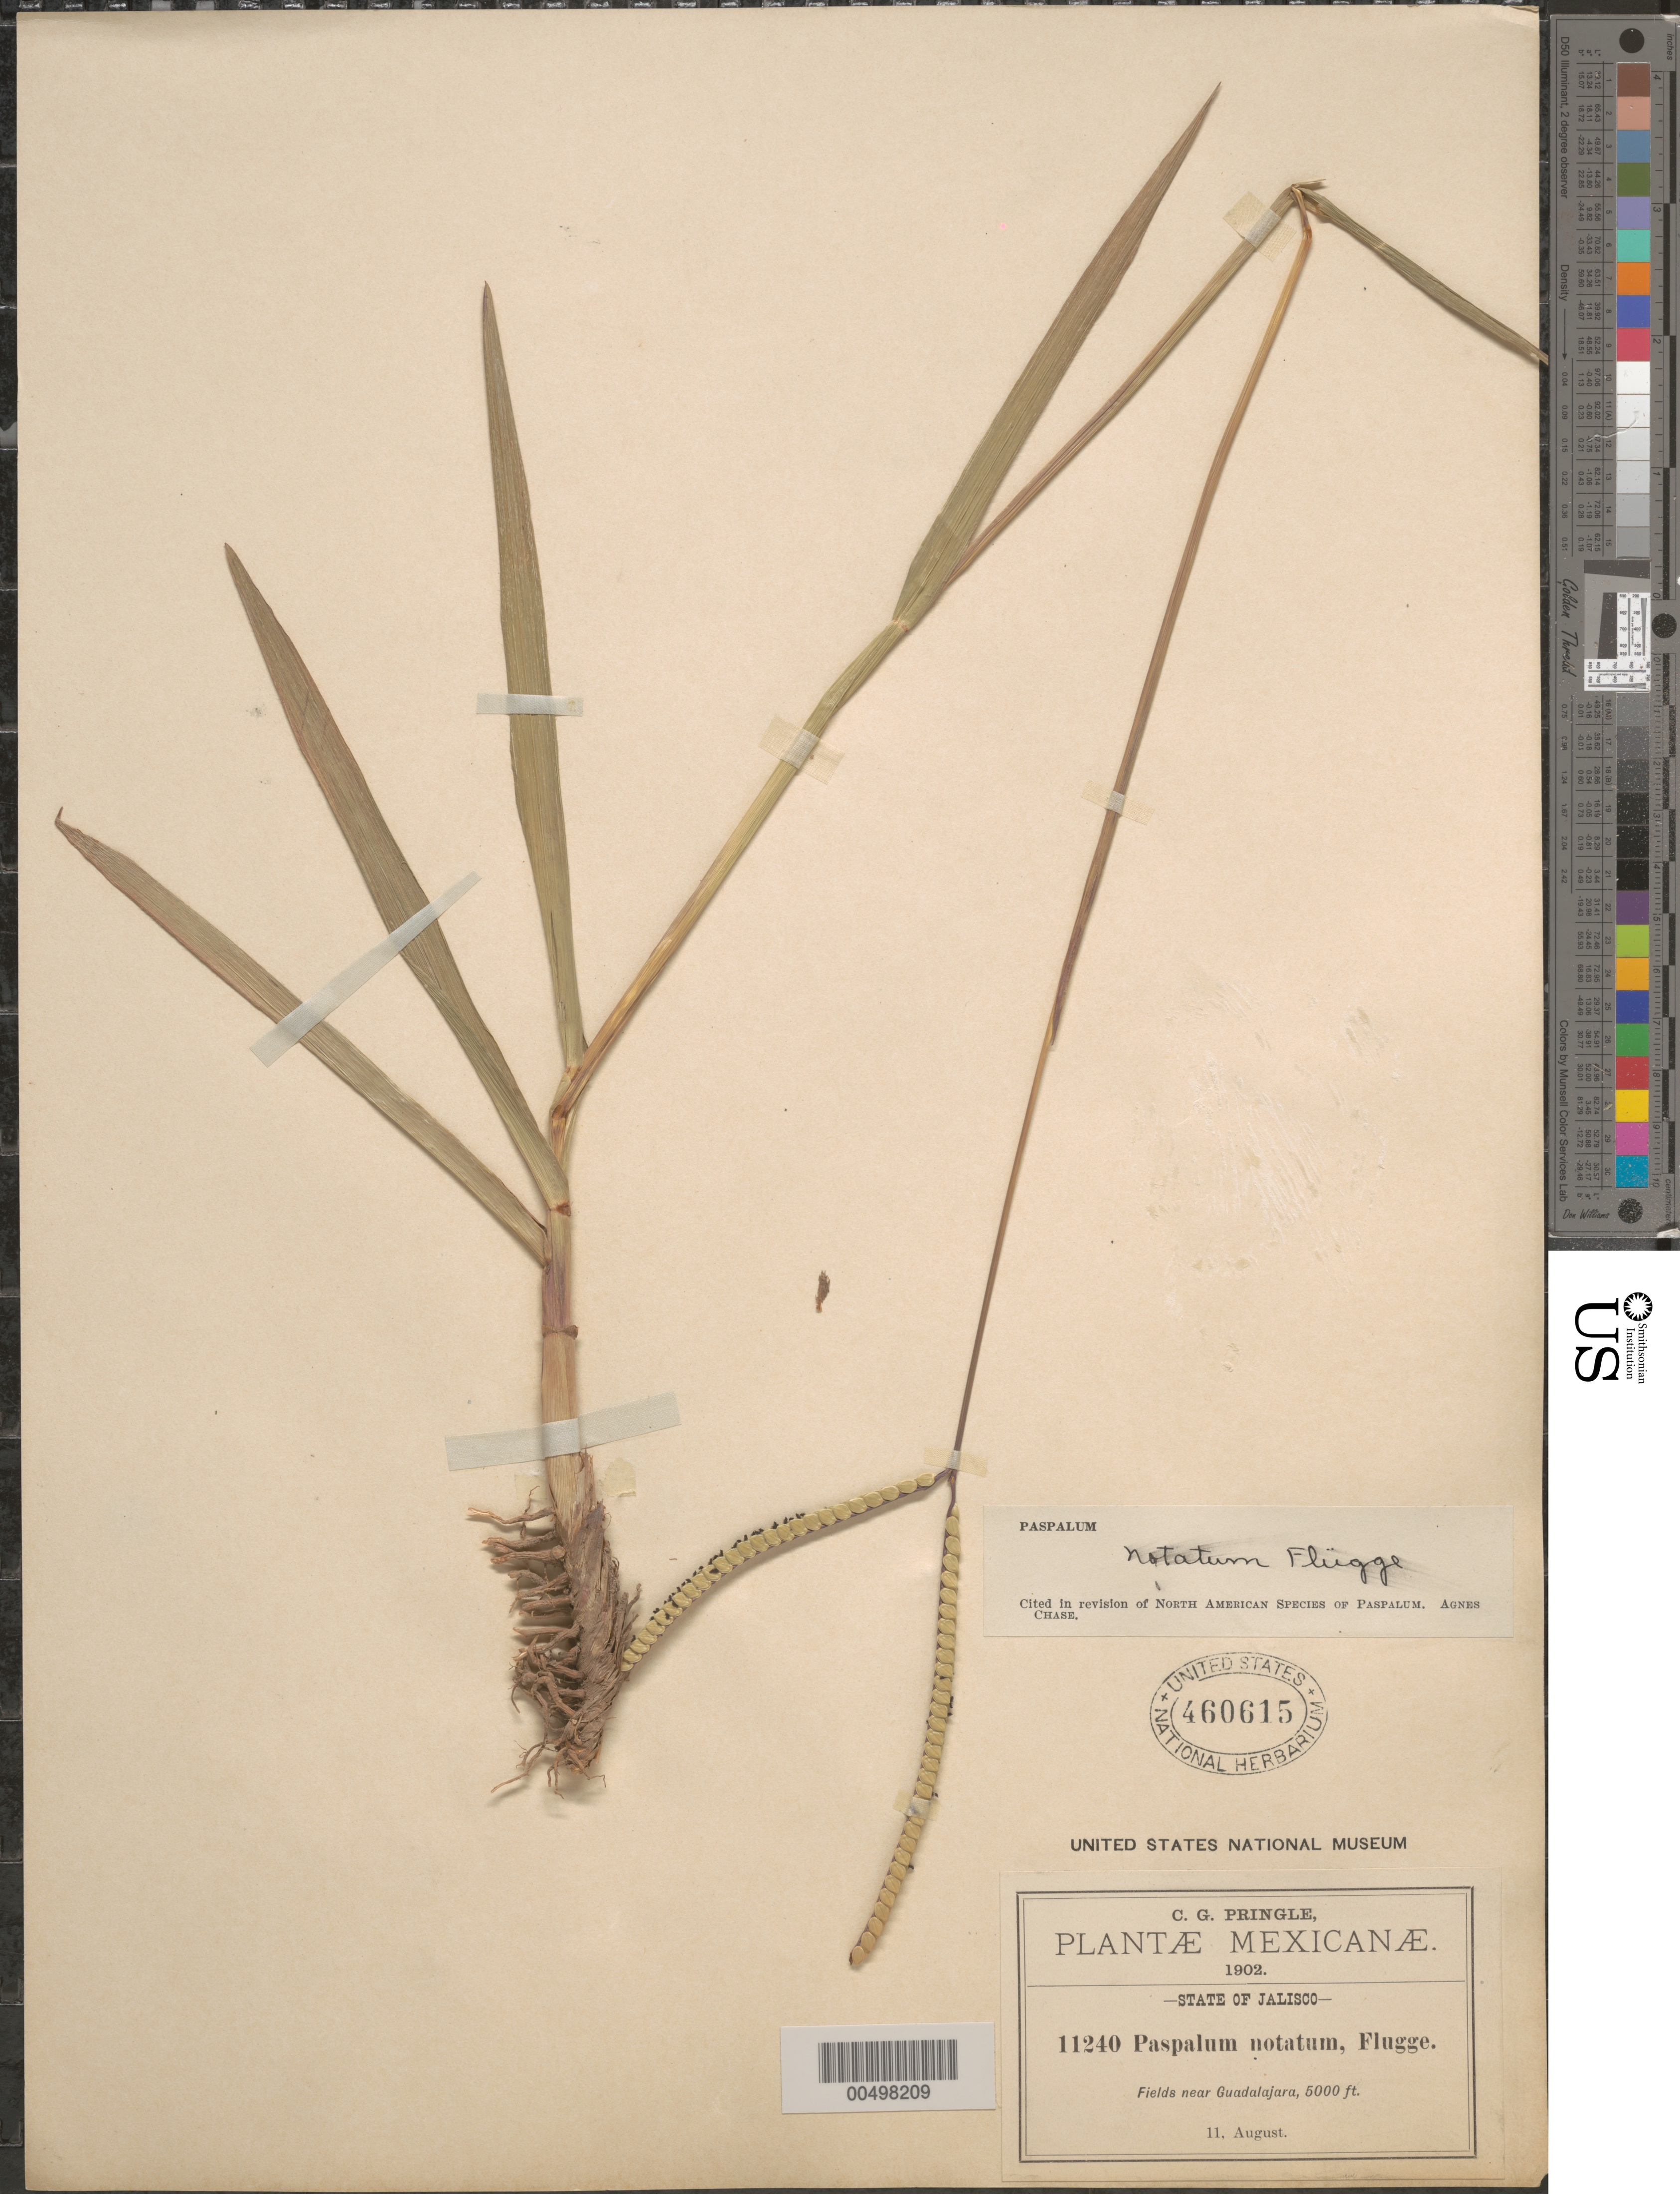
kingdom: Plantae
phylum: Tracheophyta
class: Liliopsida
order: Poales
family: Poaceae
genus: Paspalum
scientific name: Paspalum notatum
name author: Flüggé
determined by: Chase, [M.] Agnes, (US)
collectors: C. G. Pringle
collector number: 11240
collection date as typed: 11 Aug 1902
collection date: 1902-08-11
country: Mexico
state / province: Jalisco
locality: Near Guadalajara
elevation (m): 1524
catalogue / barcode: US 460615